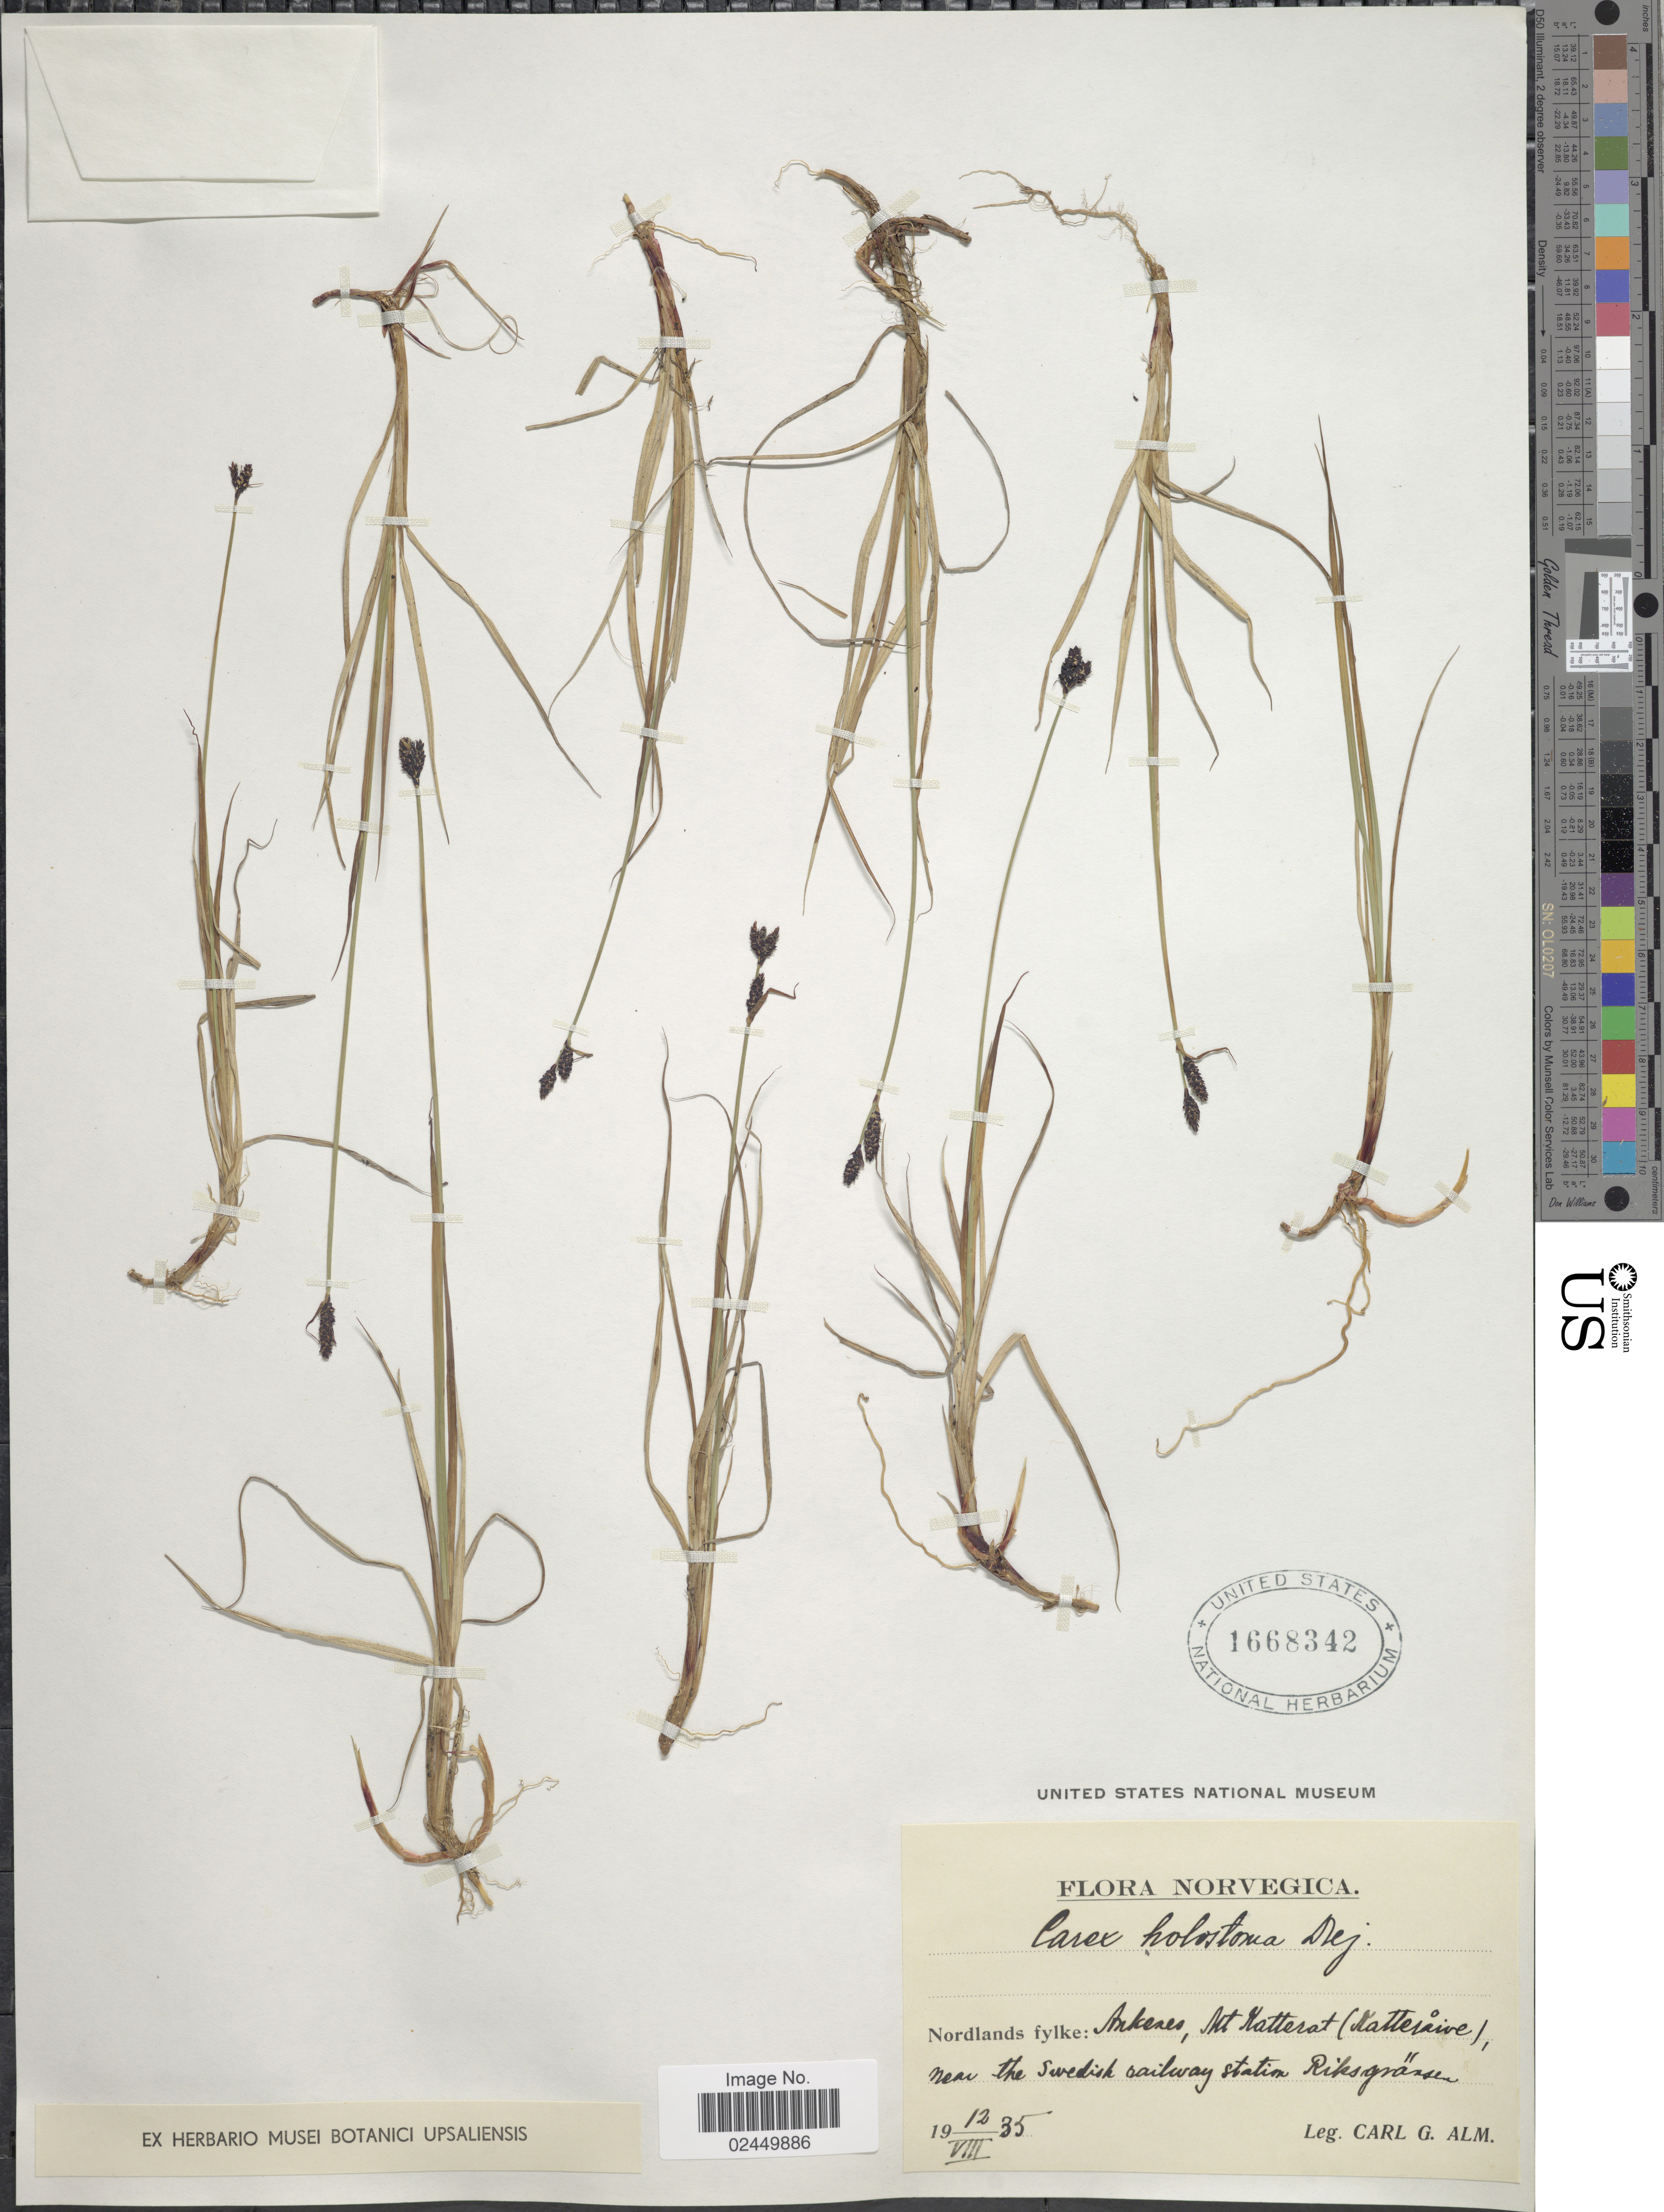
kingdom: Plantae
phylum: Tracheophyta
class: Liliopsida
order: Poales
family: Cyperaceae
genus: Carex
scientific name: Carex holostoma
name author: Drejer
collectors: C. G. Alm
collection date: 1935-08-12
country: Norway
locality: Norvegica. Nordlands fylke: Ankenes, Mt Matterat (Katteraive), near the swedish railway station Riksgransen.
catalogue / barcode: US 1668342